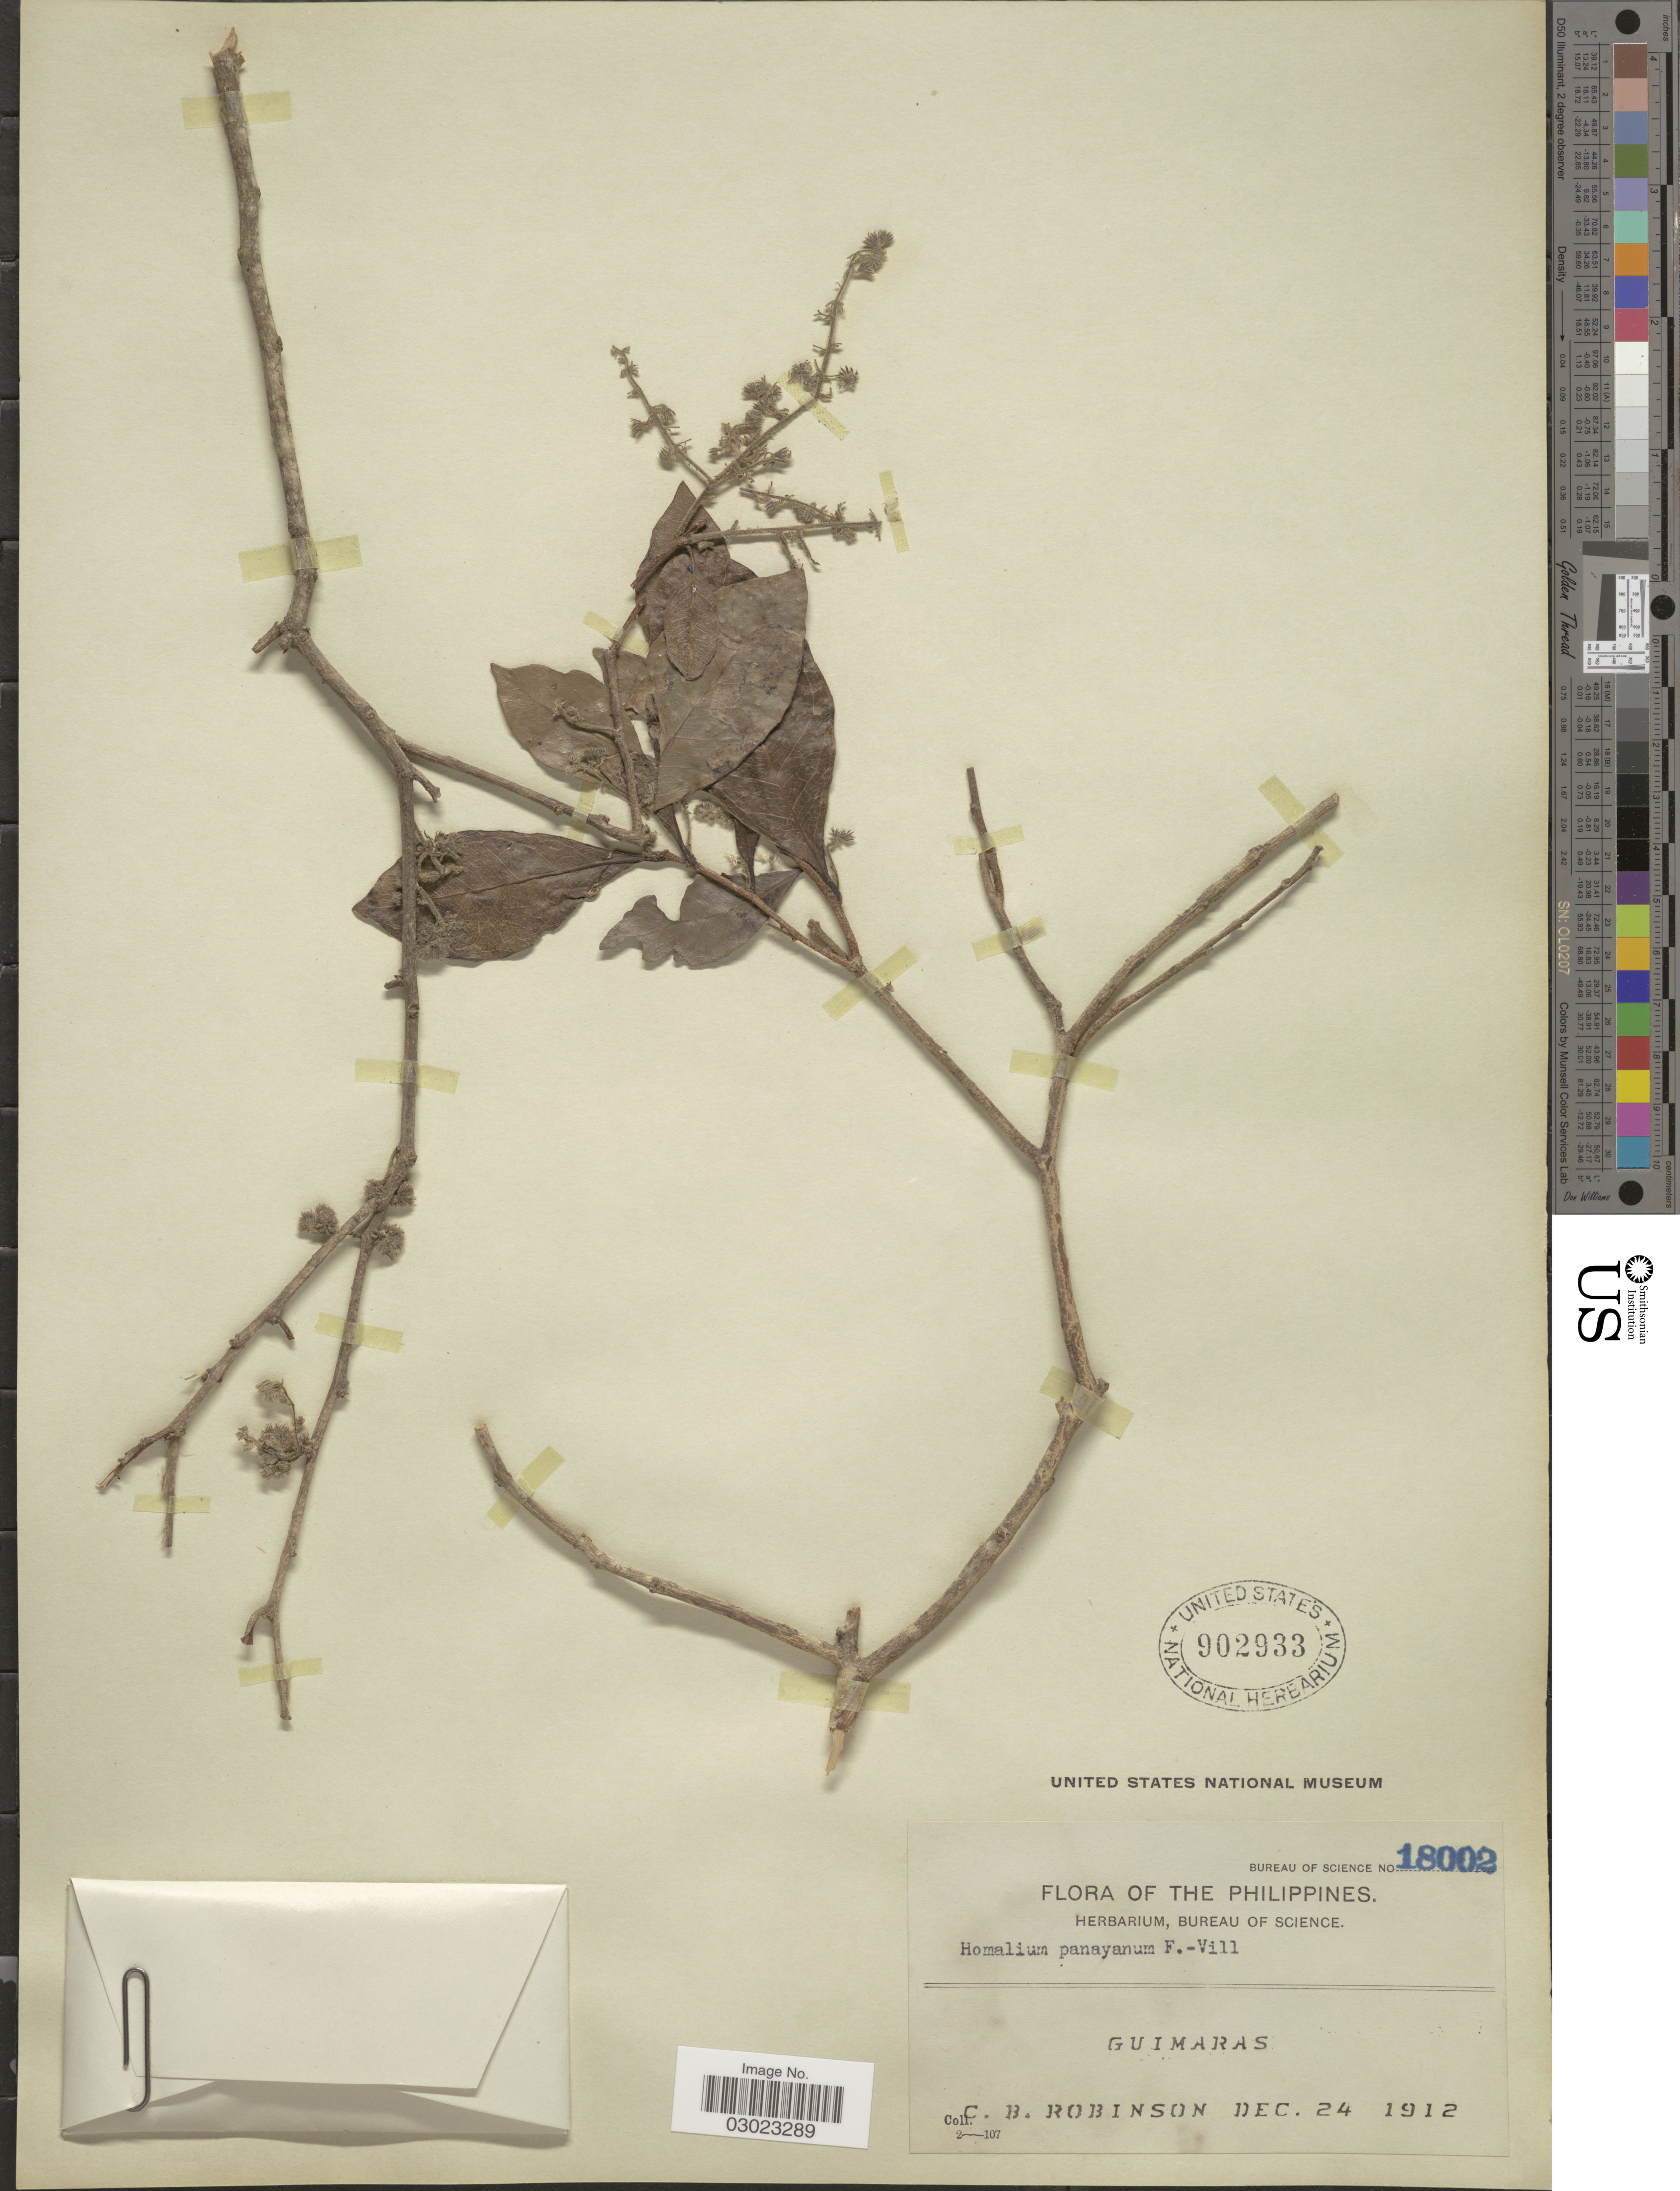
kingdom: Plantae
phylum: Tracheophyta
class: Magnoliopsida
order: Malpighiales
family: Salicaceae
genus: Homalium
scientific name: Homalium panayanum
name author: Fern.-Vill.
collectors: C. Robinson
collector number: Bureau of Science 18002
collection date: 1912-12-24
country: Philippines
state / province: Western Visayas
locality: Guimaras.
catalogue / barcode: US 902933